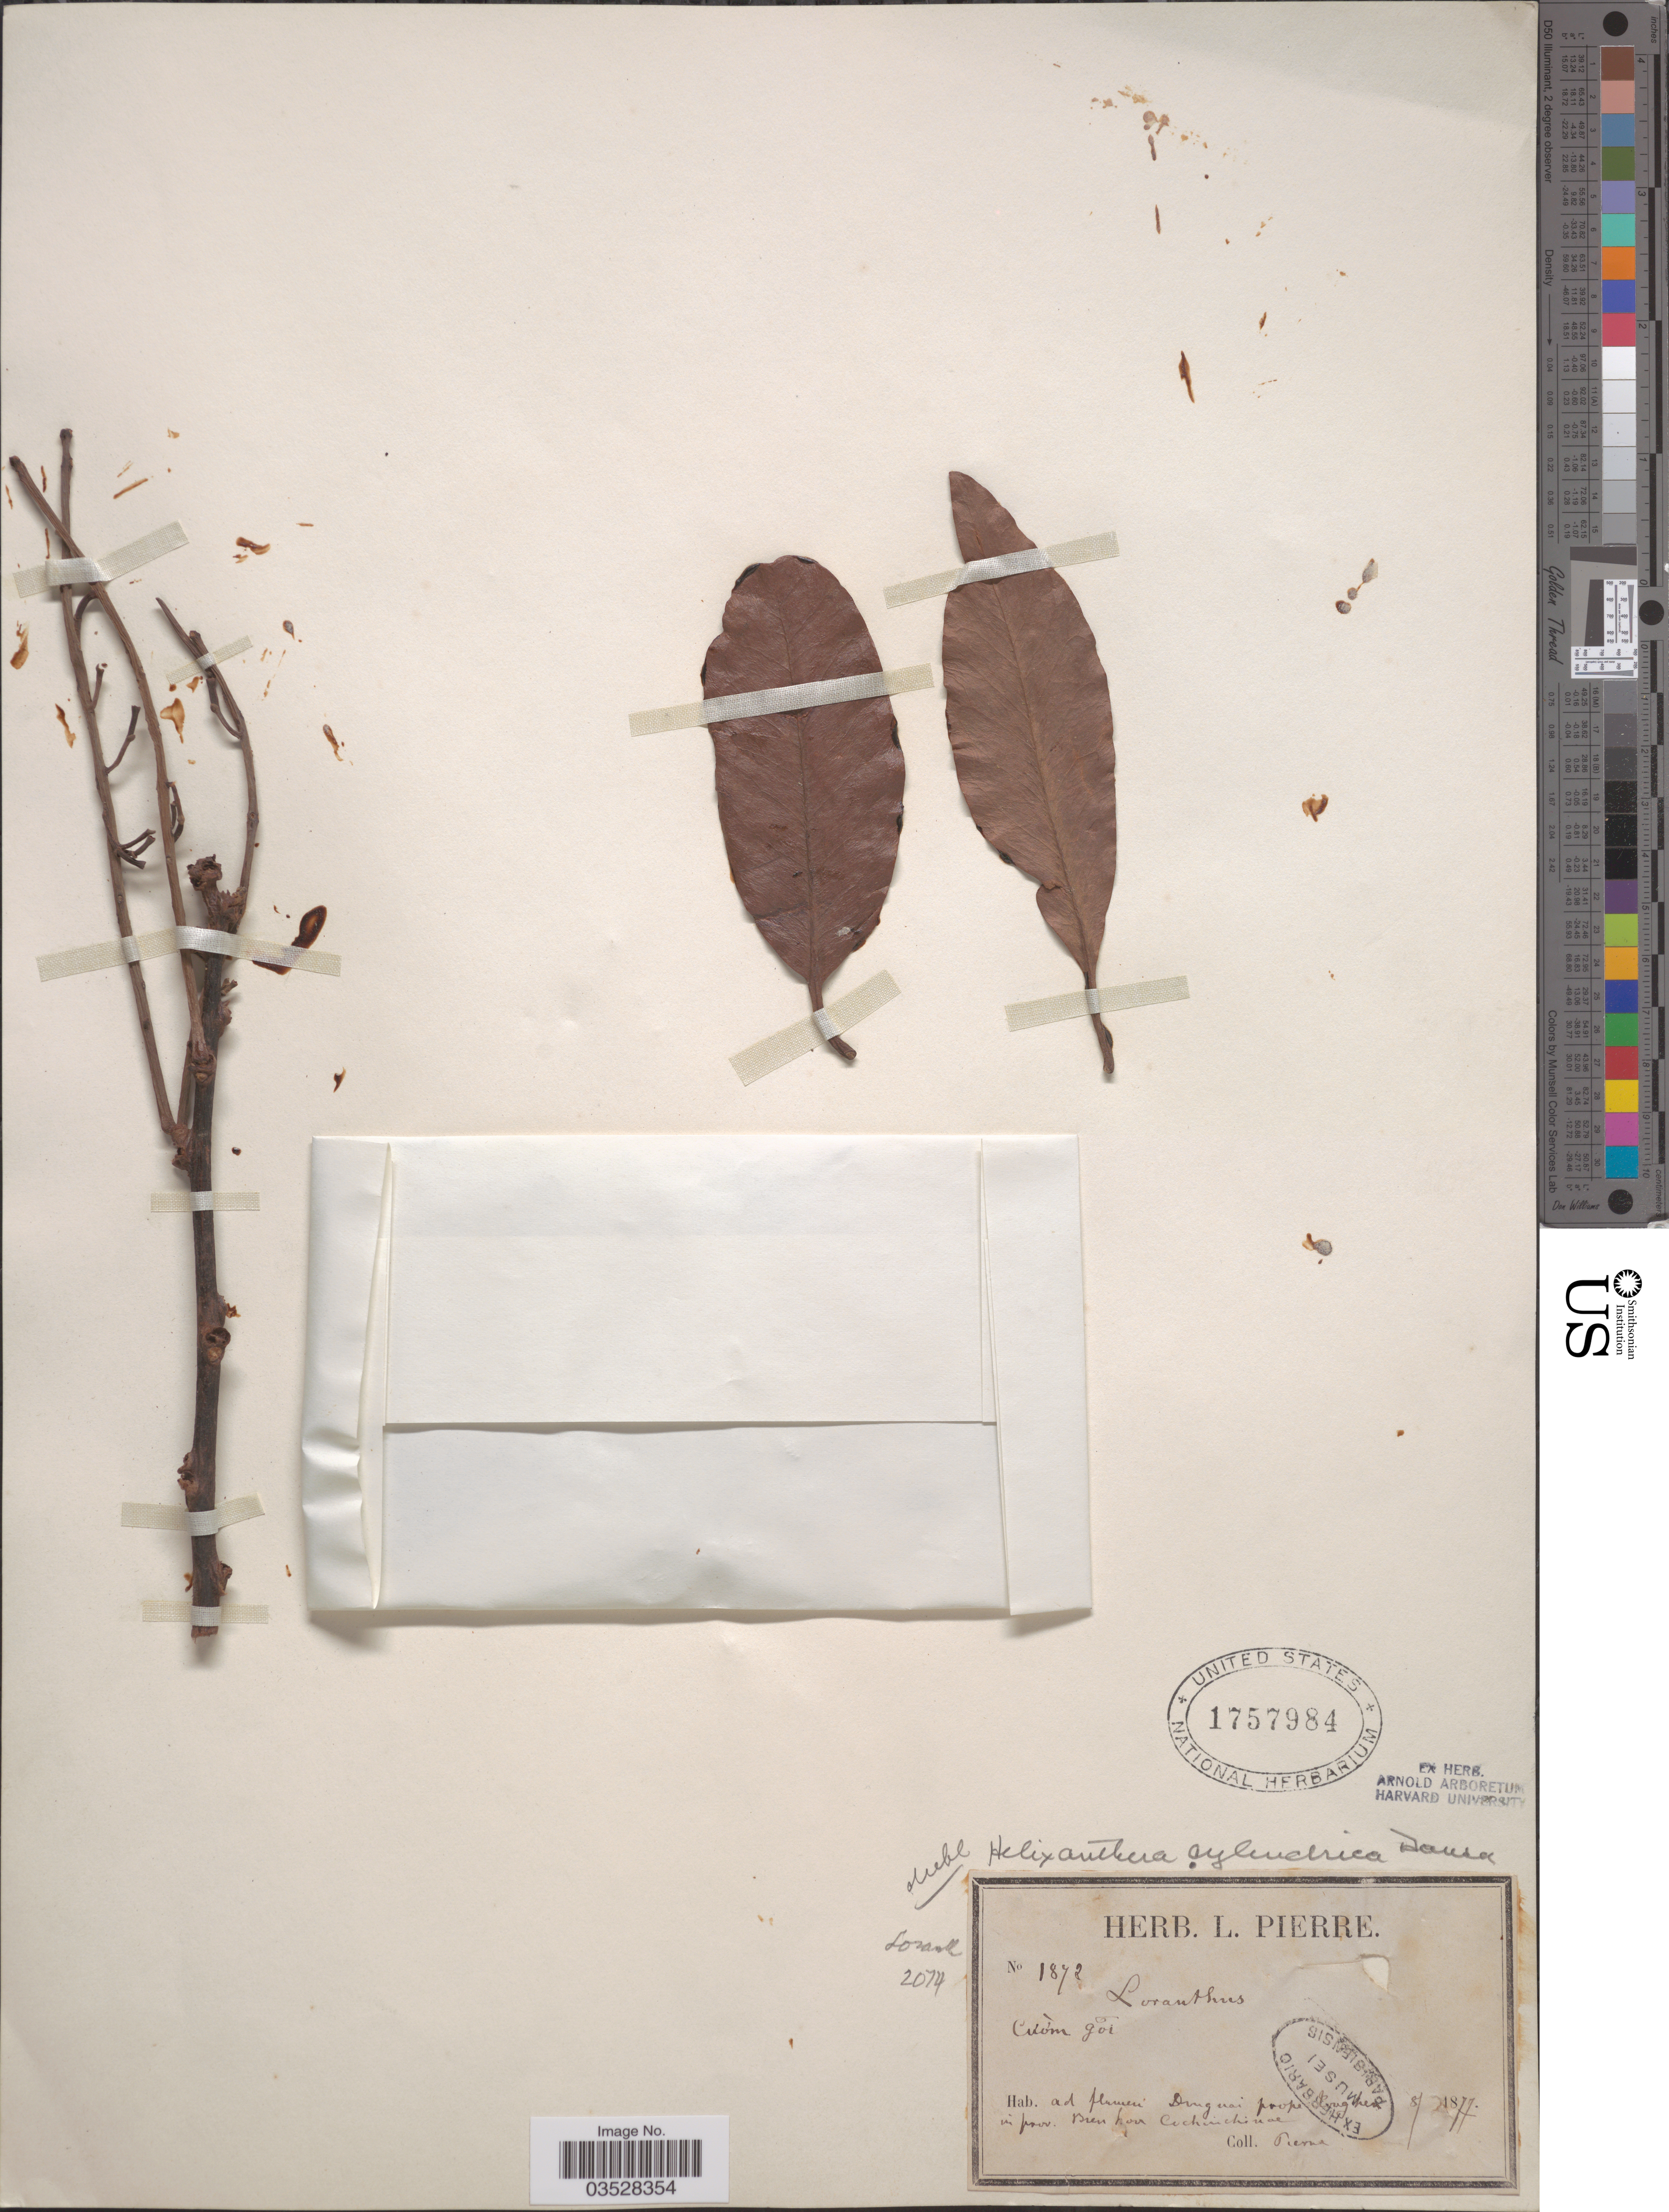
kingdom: Plantae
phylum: Tracheophyta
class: Magnoliopsida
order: Santalales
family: Loranthaceae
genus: Helixanthera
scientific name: Helixanthera cylindrica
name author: (Roxb.) Danser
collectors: L. Pierre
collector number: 1872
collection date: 1877-08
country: Vietnam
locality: Ad flumen Dongnai prope Arugher [interpreted] in prov. Bien Hoa Cochinchinae.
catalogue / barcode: US 1757984